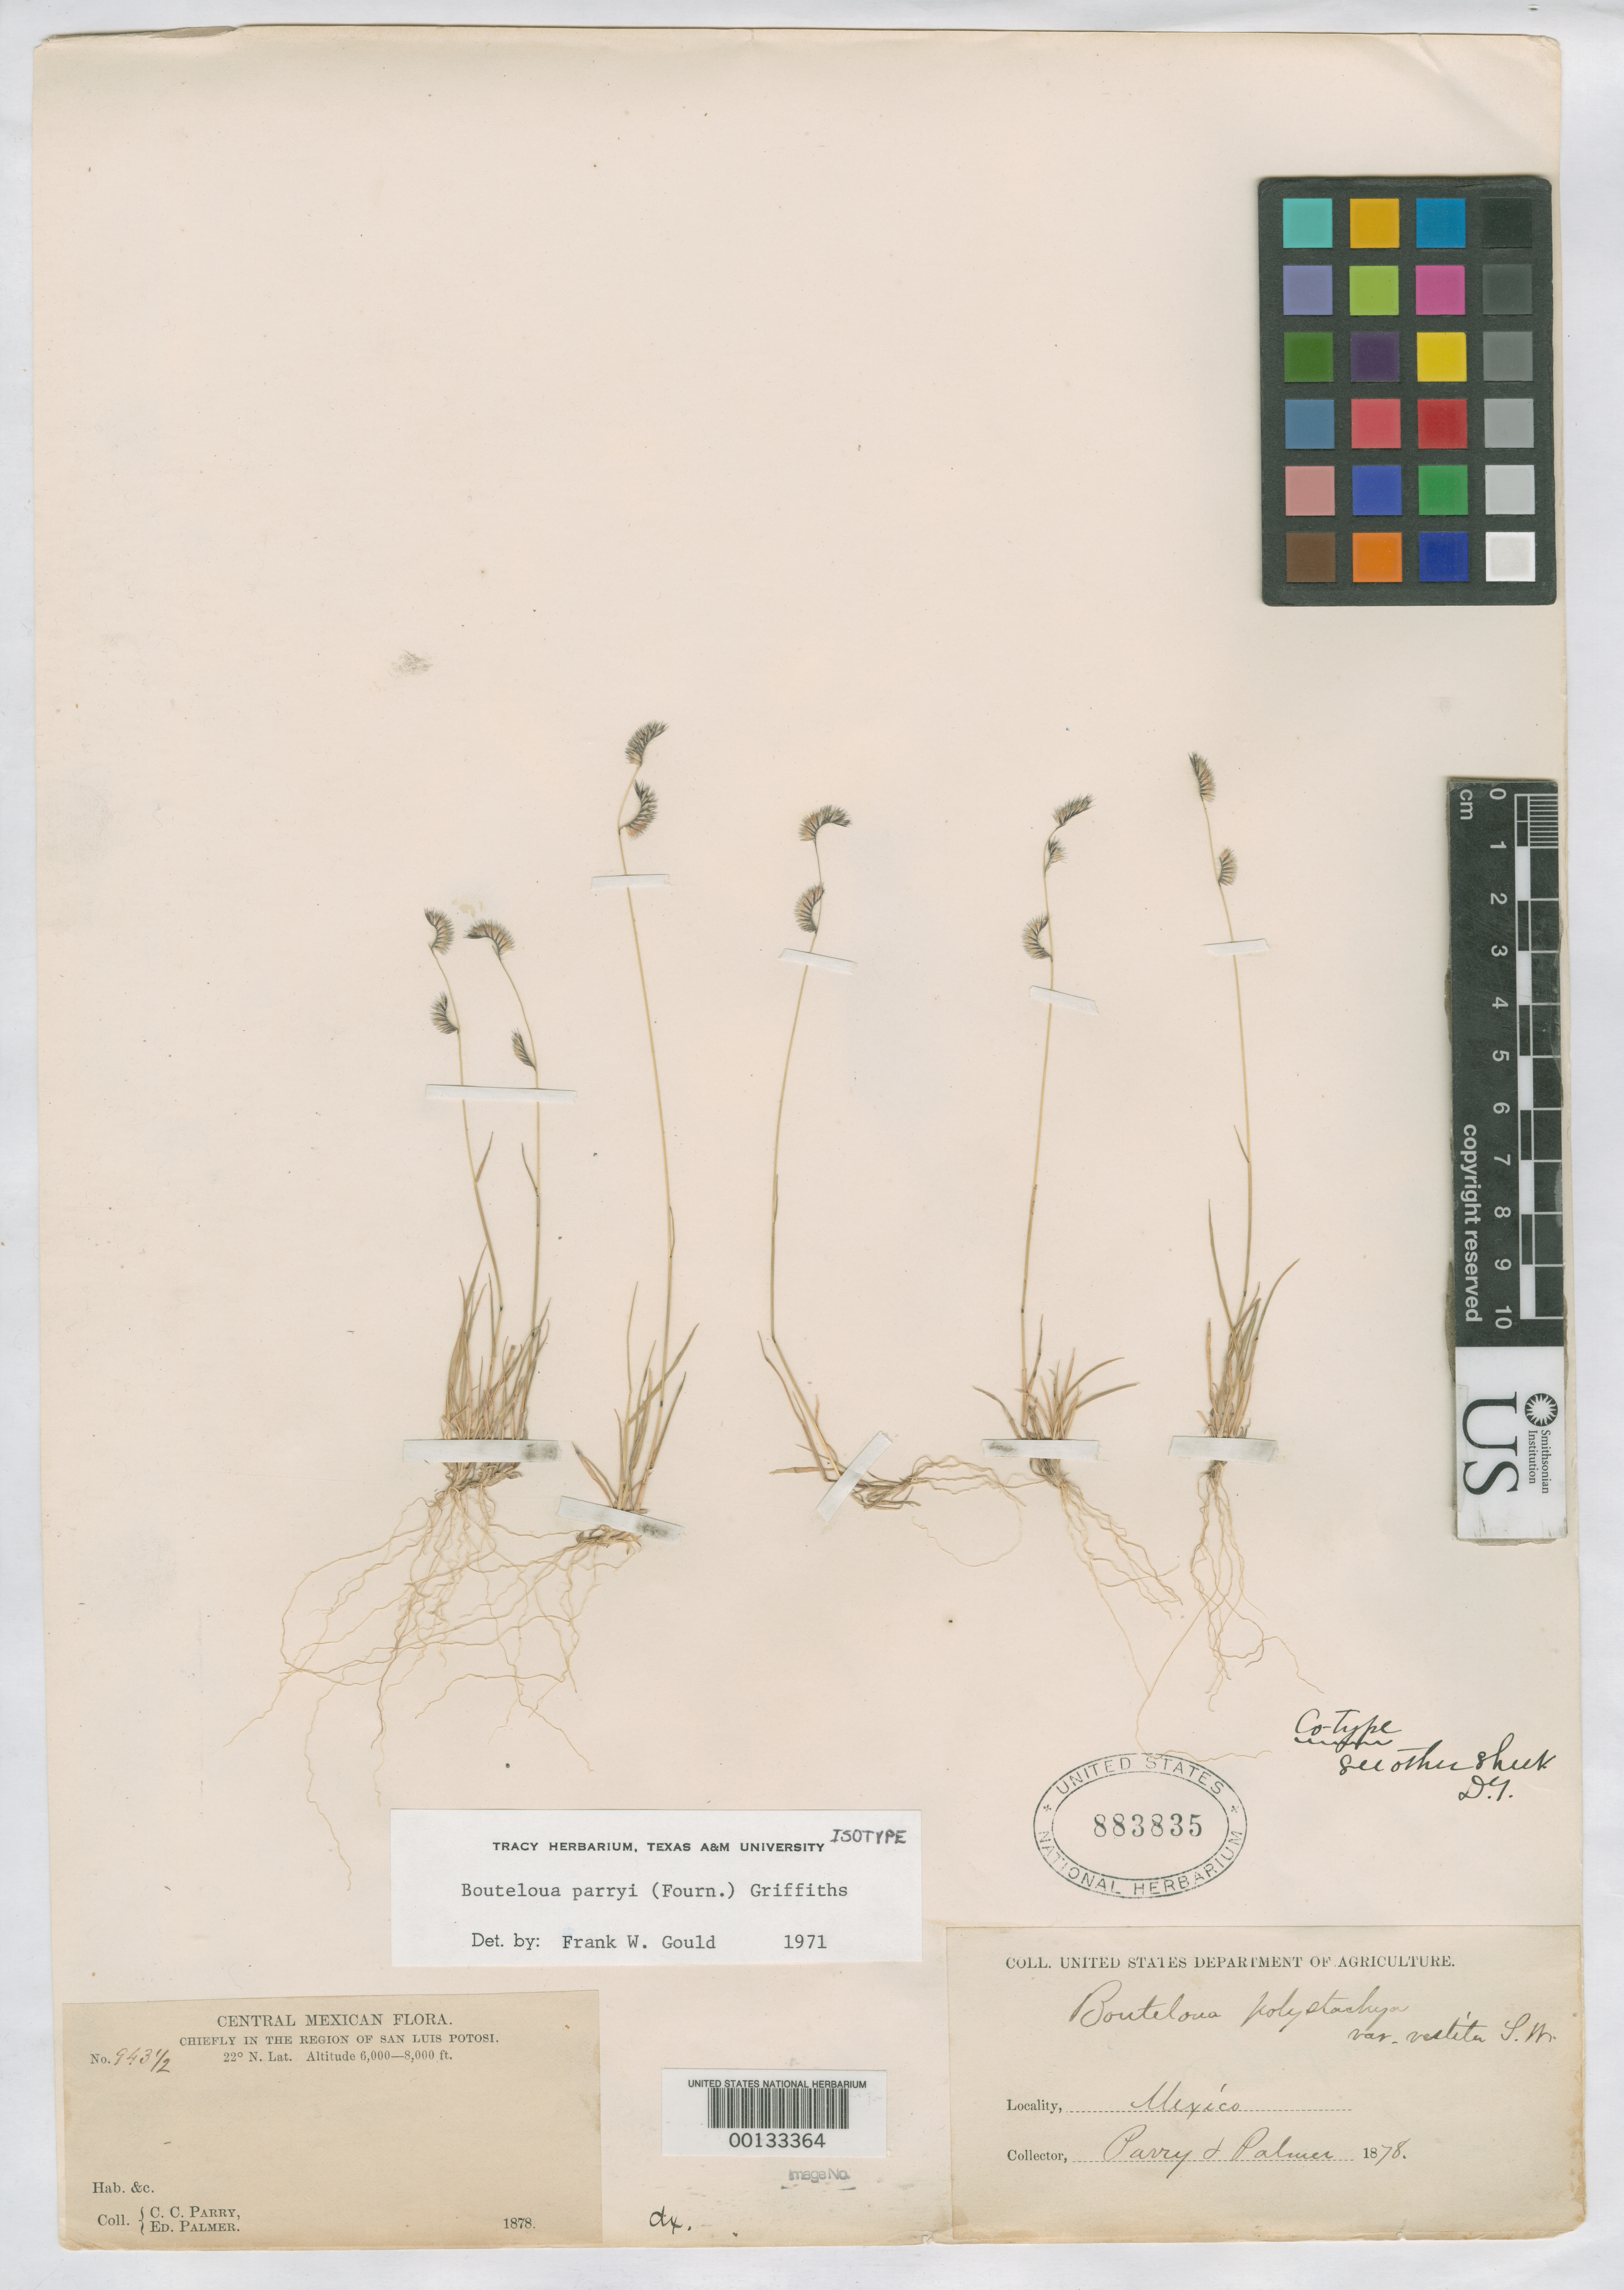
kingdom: Plantae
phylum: Tracheophyta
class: Liliopsida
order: Poales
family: Poaceae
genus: Chondrosum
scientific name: Chondrosum parryi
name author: E. Fourn.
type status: Isotype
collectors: C. C. Parry & E. Palmer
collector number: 943-1/2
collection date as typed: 1878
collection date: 1878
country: Mexico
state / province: San Luis Potosi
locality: Chiefly in region of San Luis Potosi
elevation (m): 1829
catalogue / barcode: US 883835